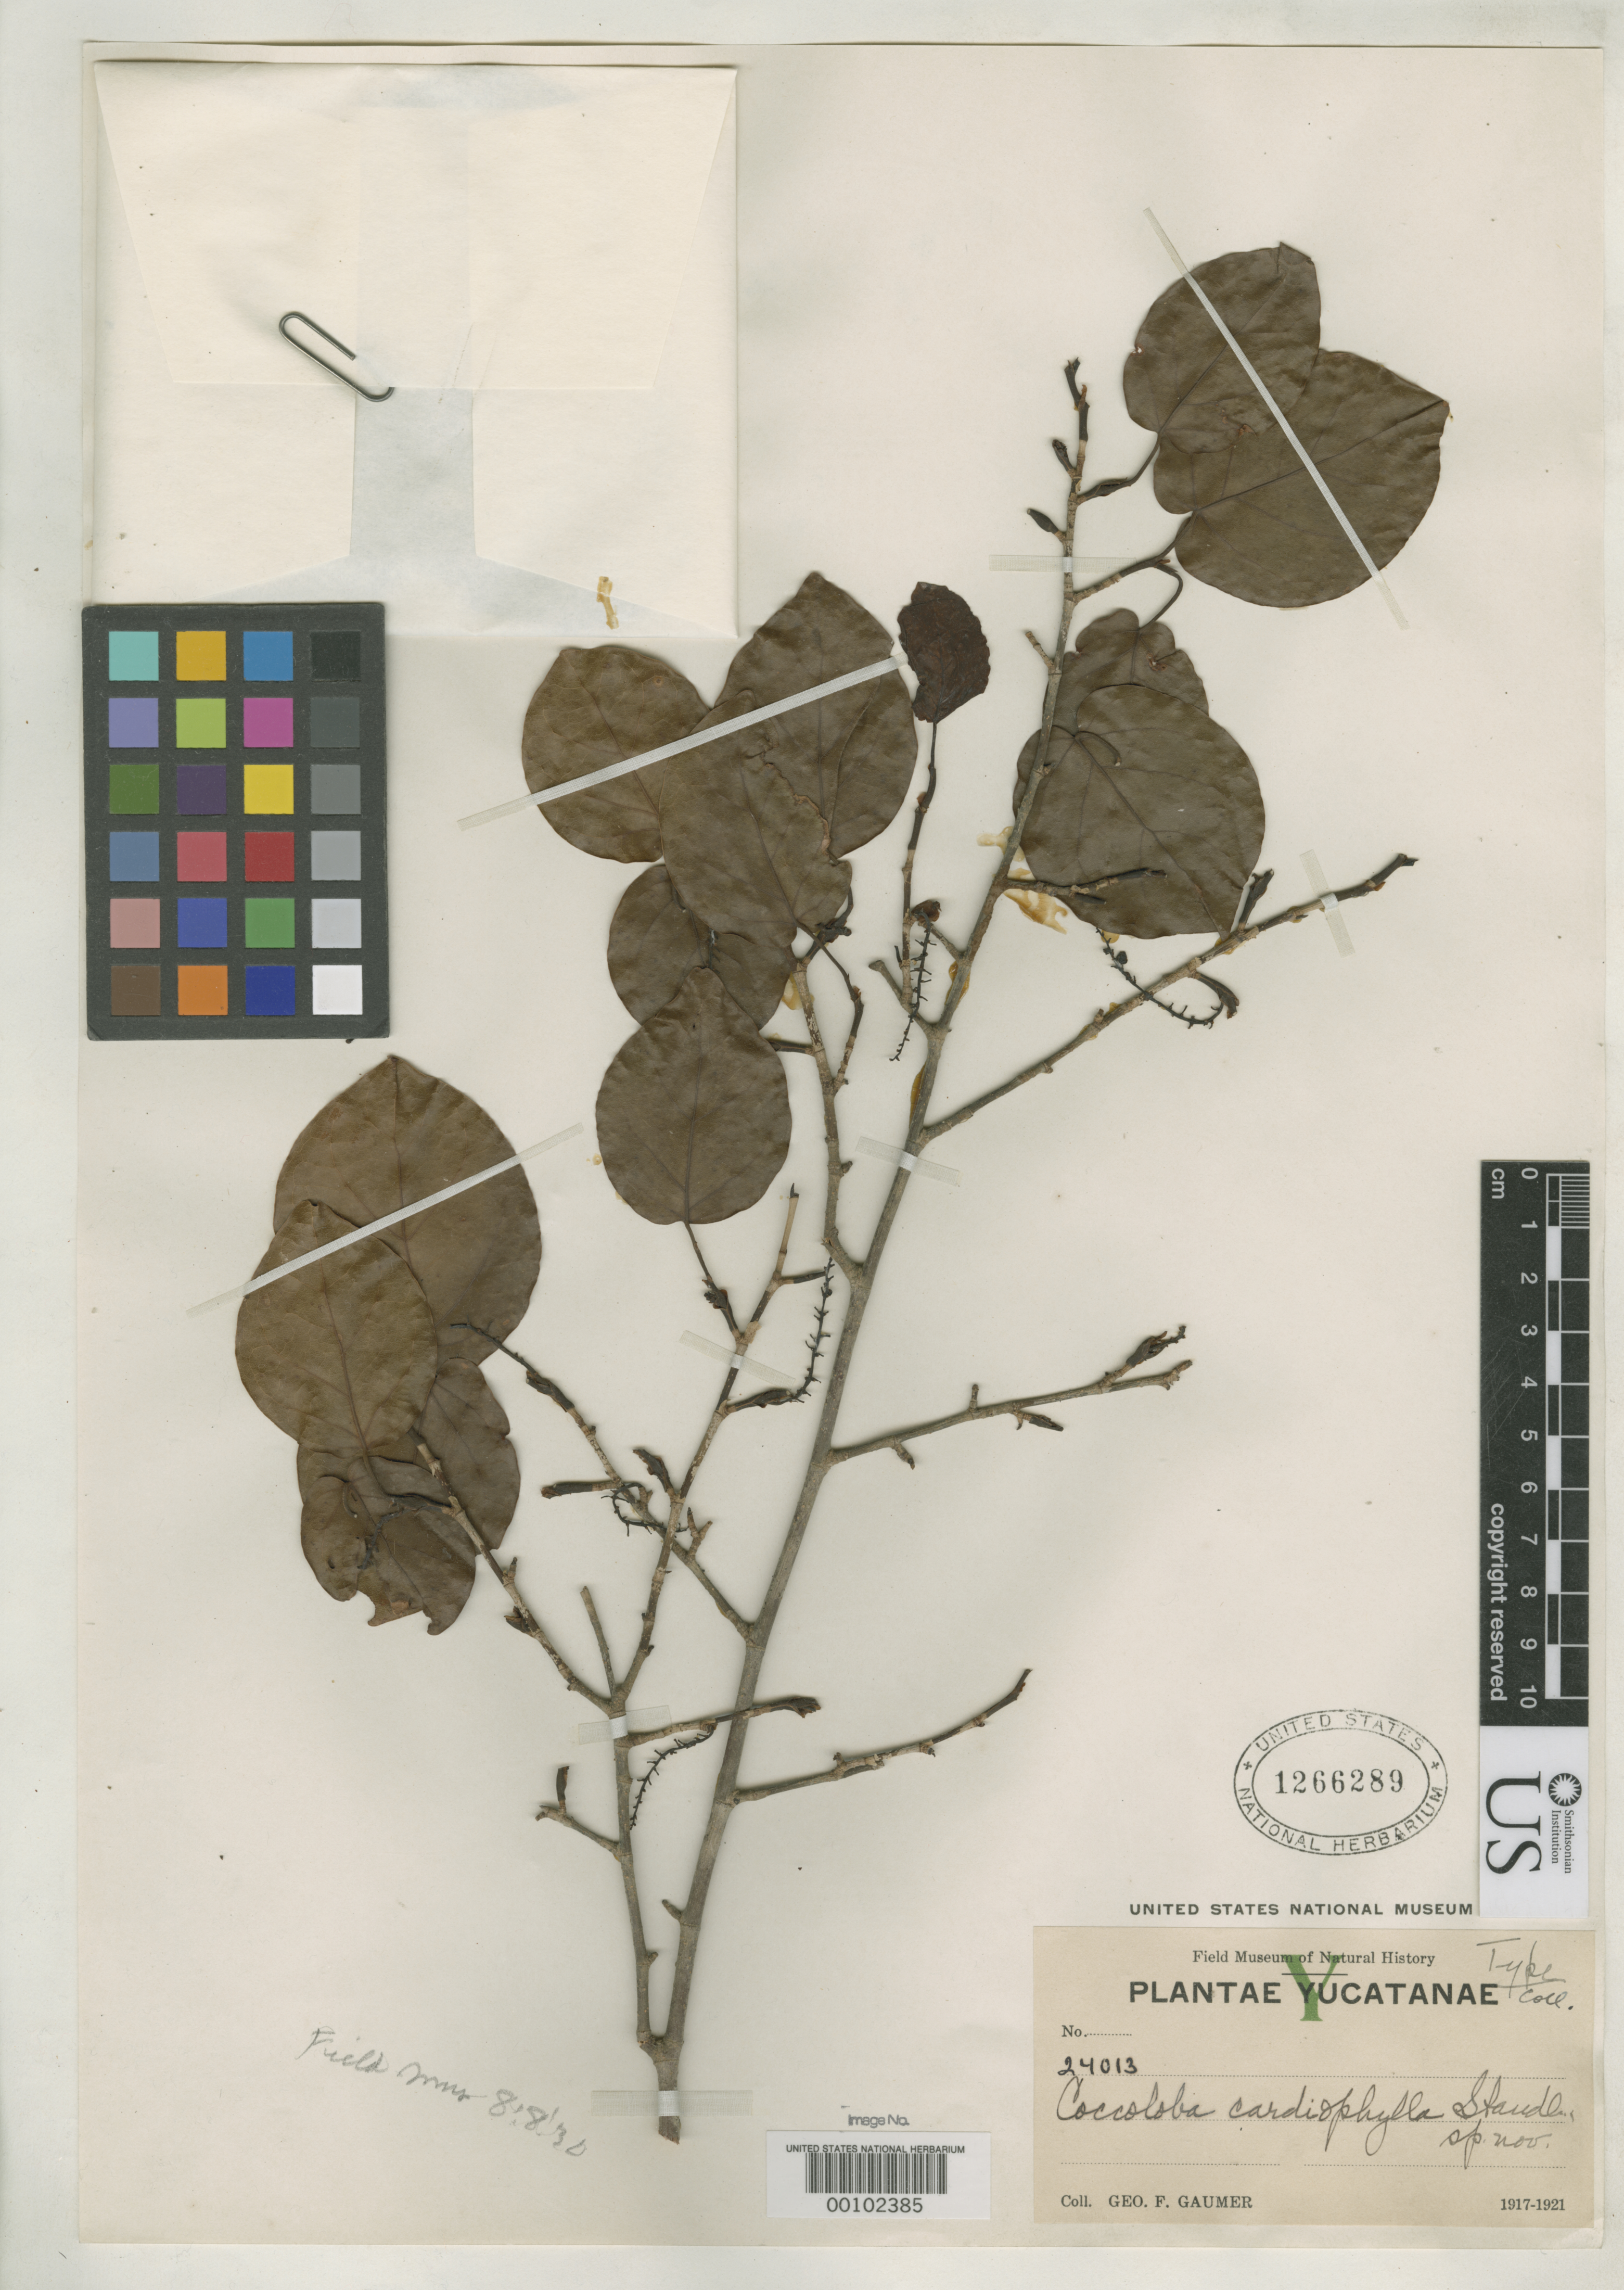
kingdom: Plantae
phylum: Tracheophyta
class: Magnoliopsida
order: Caryophyllales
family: Polygonaceae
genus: Coccoloba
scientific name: Coccoloba cardiophylla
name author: Standl.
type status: Isotype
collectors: G. F. Gaumer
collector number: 24013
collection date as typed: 1917 to -- --- 1921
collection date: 1917/1921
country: Mexico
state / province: Yucatán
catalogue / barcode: US 1266289